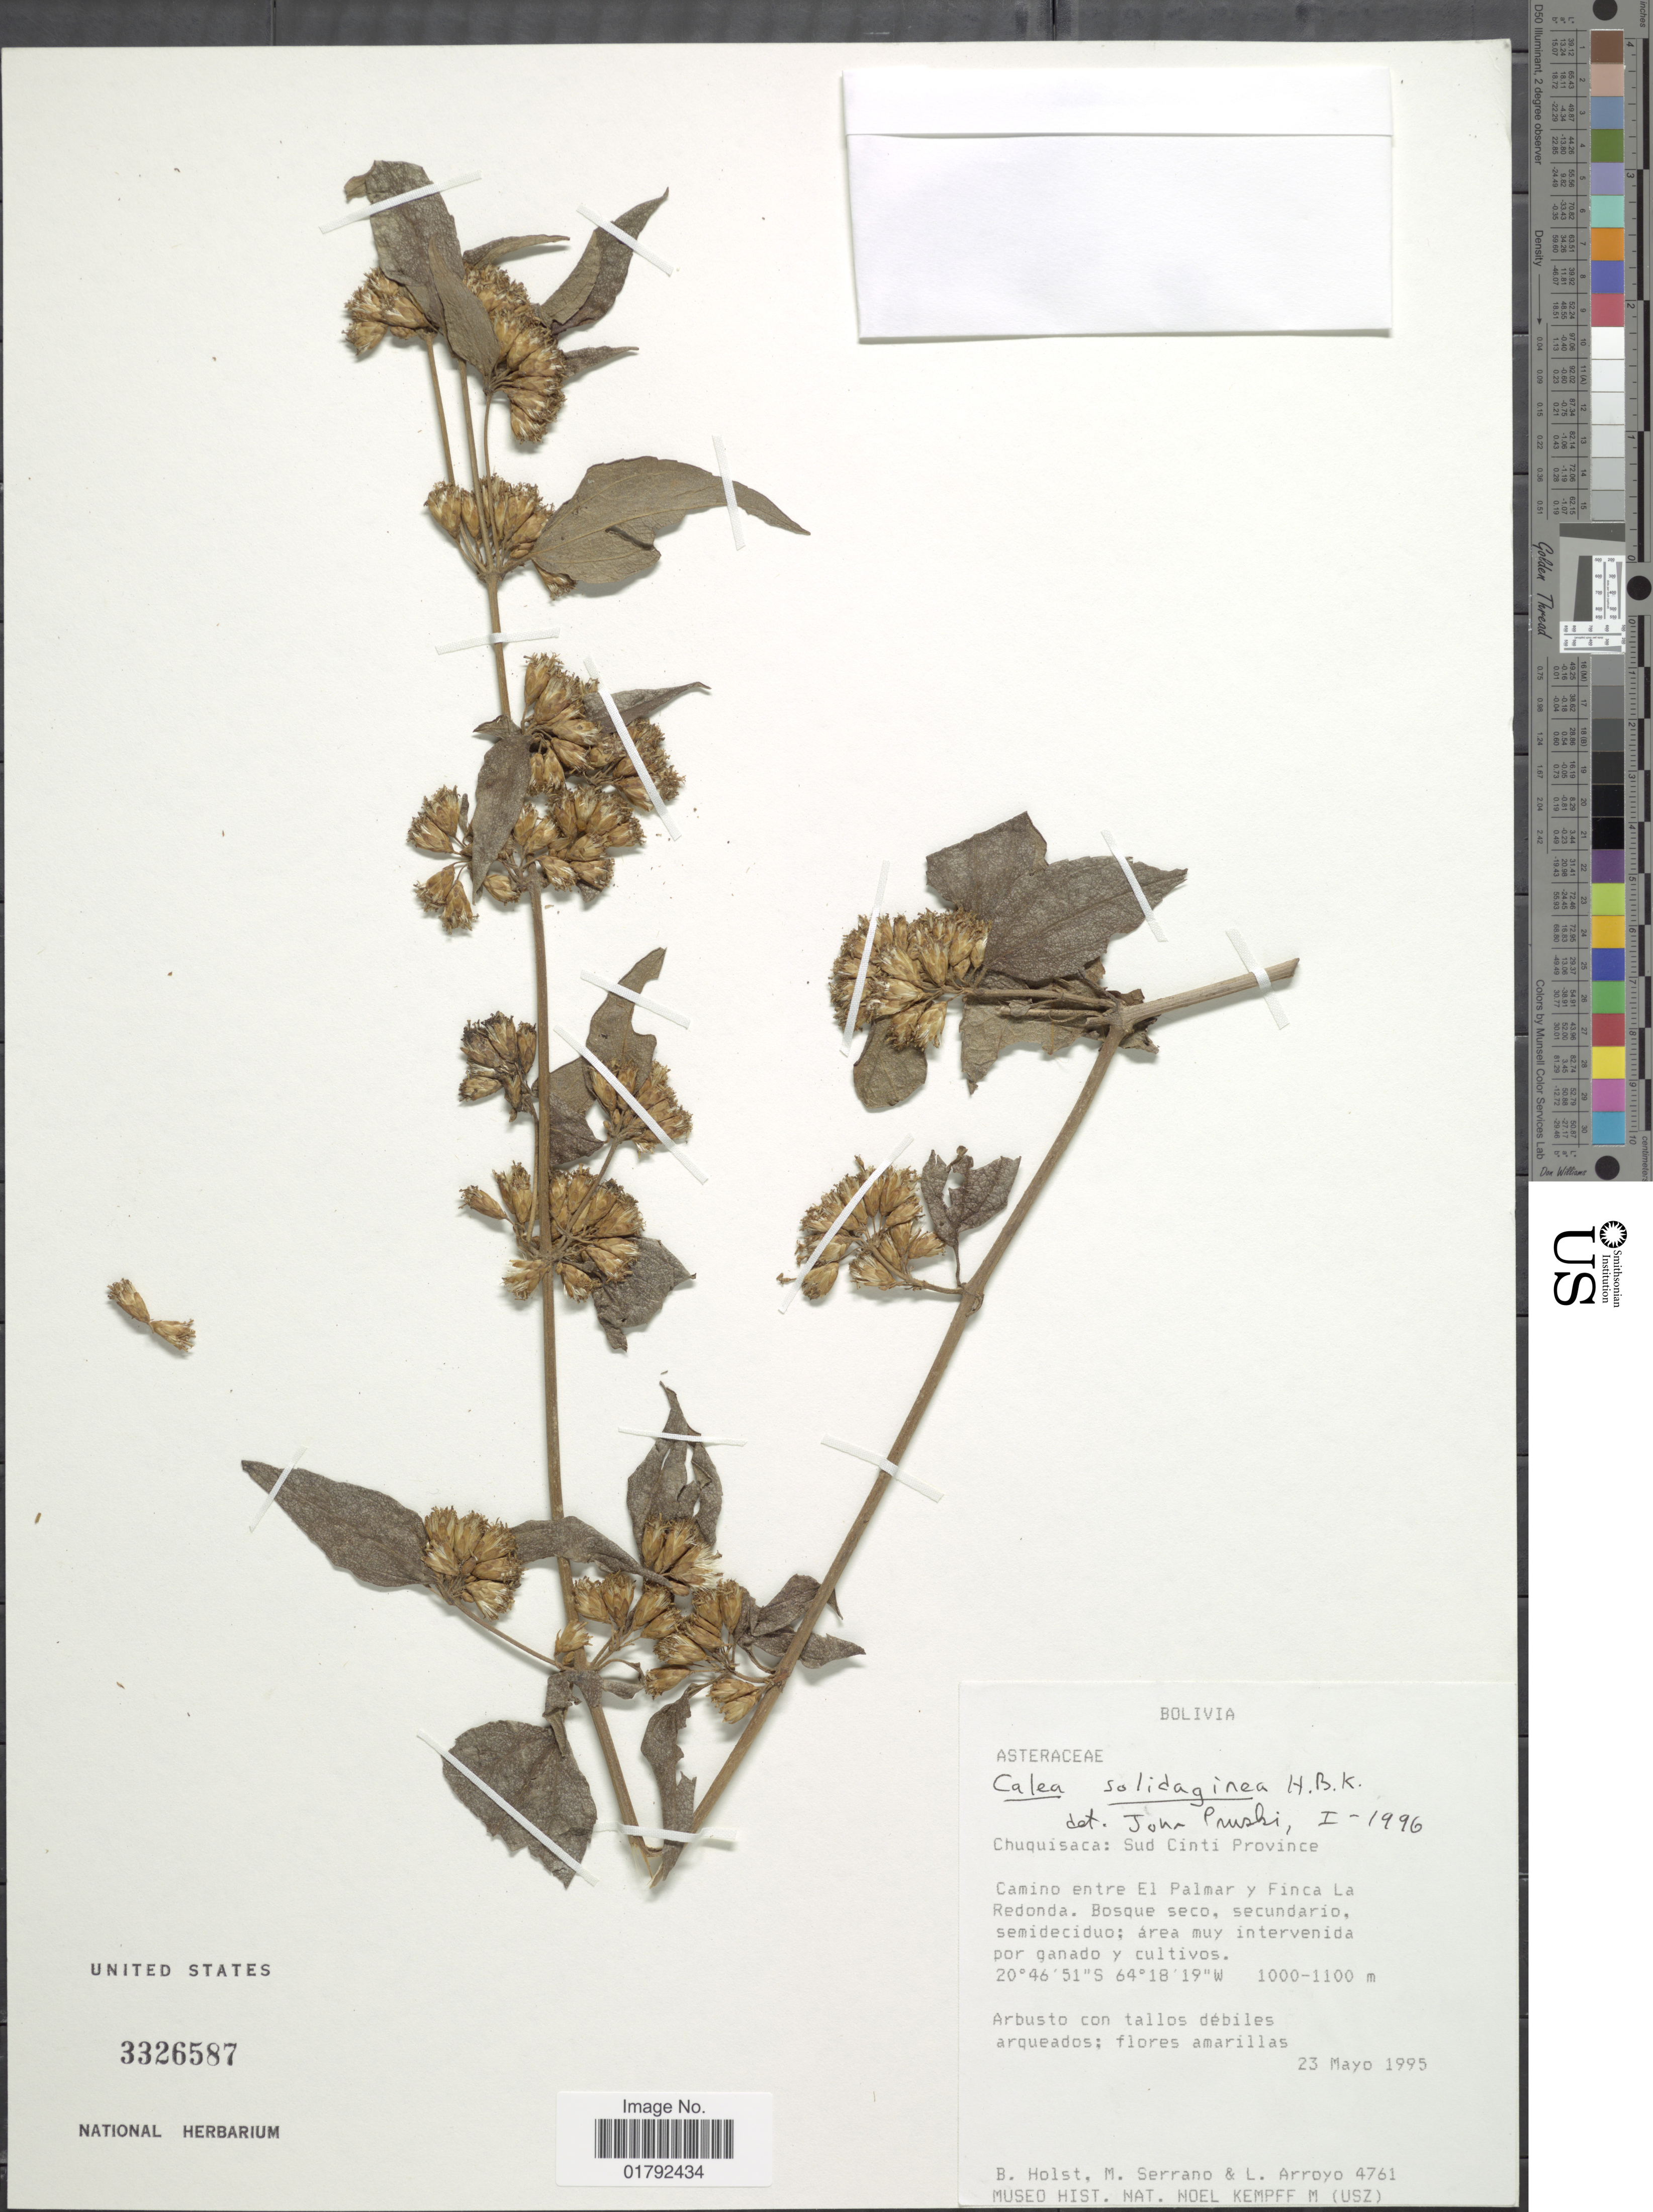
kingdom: Plantae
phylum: Tracheophyta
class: Magnoliopsida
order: Asterales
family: Asteraceae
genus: Calea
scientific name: Calea solidaginea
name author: Kunth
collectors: B. Holst, M. Serrano & L. Arroyo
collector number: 4761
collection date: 1995-05-23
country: Bolivia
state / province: Chuquisaca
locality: El Palmar y Finca La Redonda, area muy intervenida por ganado y cultivos.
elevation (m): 1000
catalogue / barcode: US 3326587